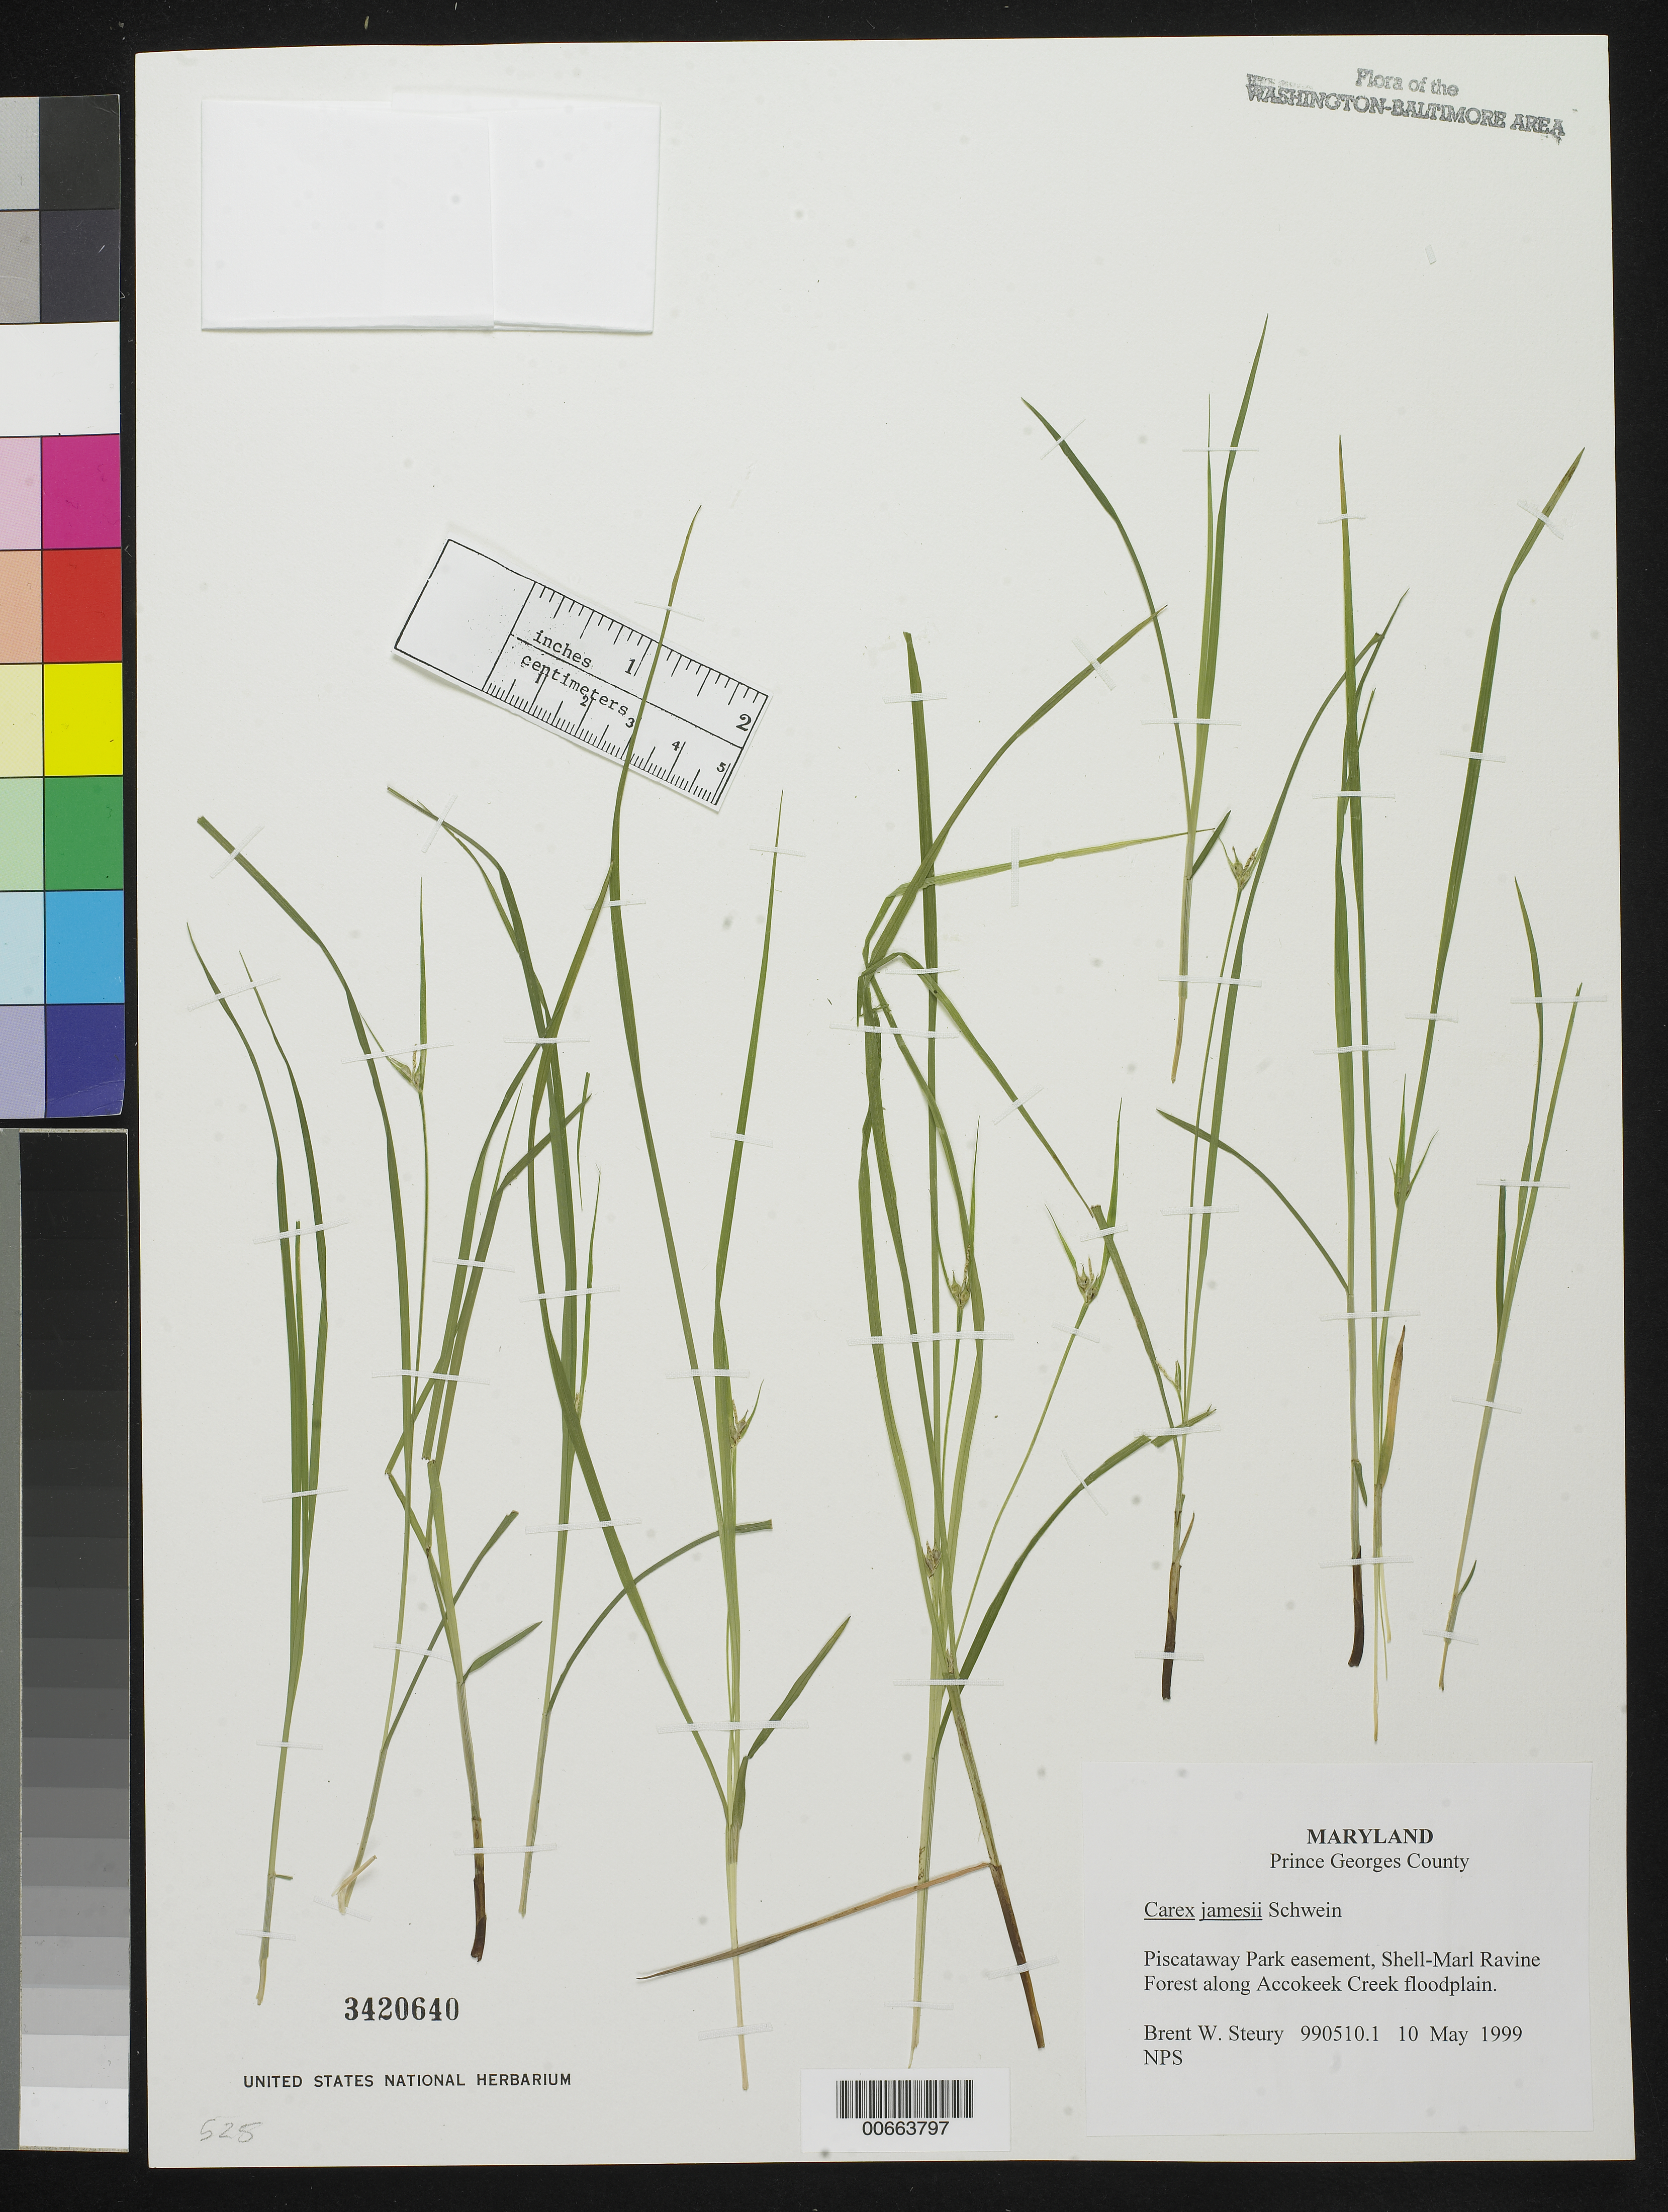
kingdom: Plantae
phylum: Tracheophyta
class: Liliopsida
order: Poales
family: Cyperaceae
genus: Carex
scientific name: Carex jamesii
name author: Schwein.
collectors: B. Steury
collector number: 990510.1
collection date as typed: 10 May 1999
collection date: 1999-05-10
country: United States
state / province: Maryland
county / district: Prince George's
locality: Piscataway Park easement, Shell-Marl Ravine Forest along Accokeek Creek floodplain.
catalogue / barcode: US 3420640